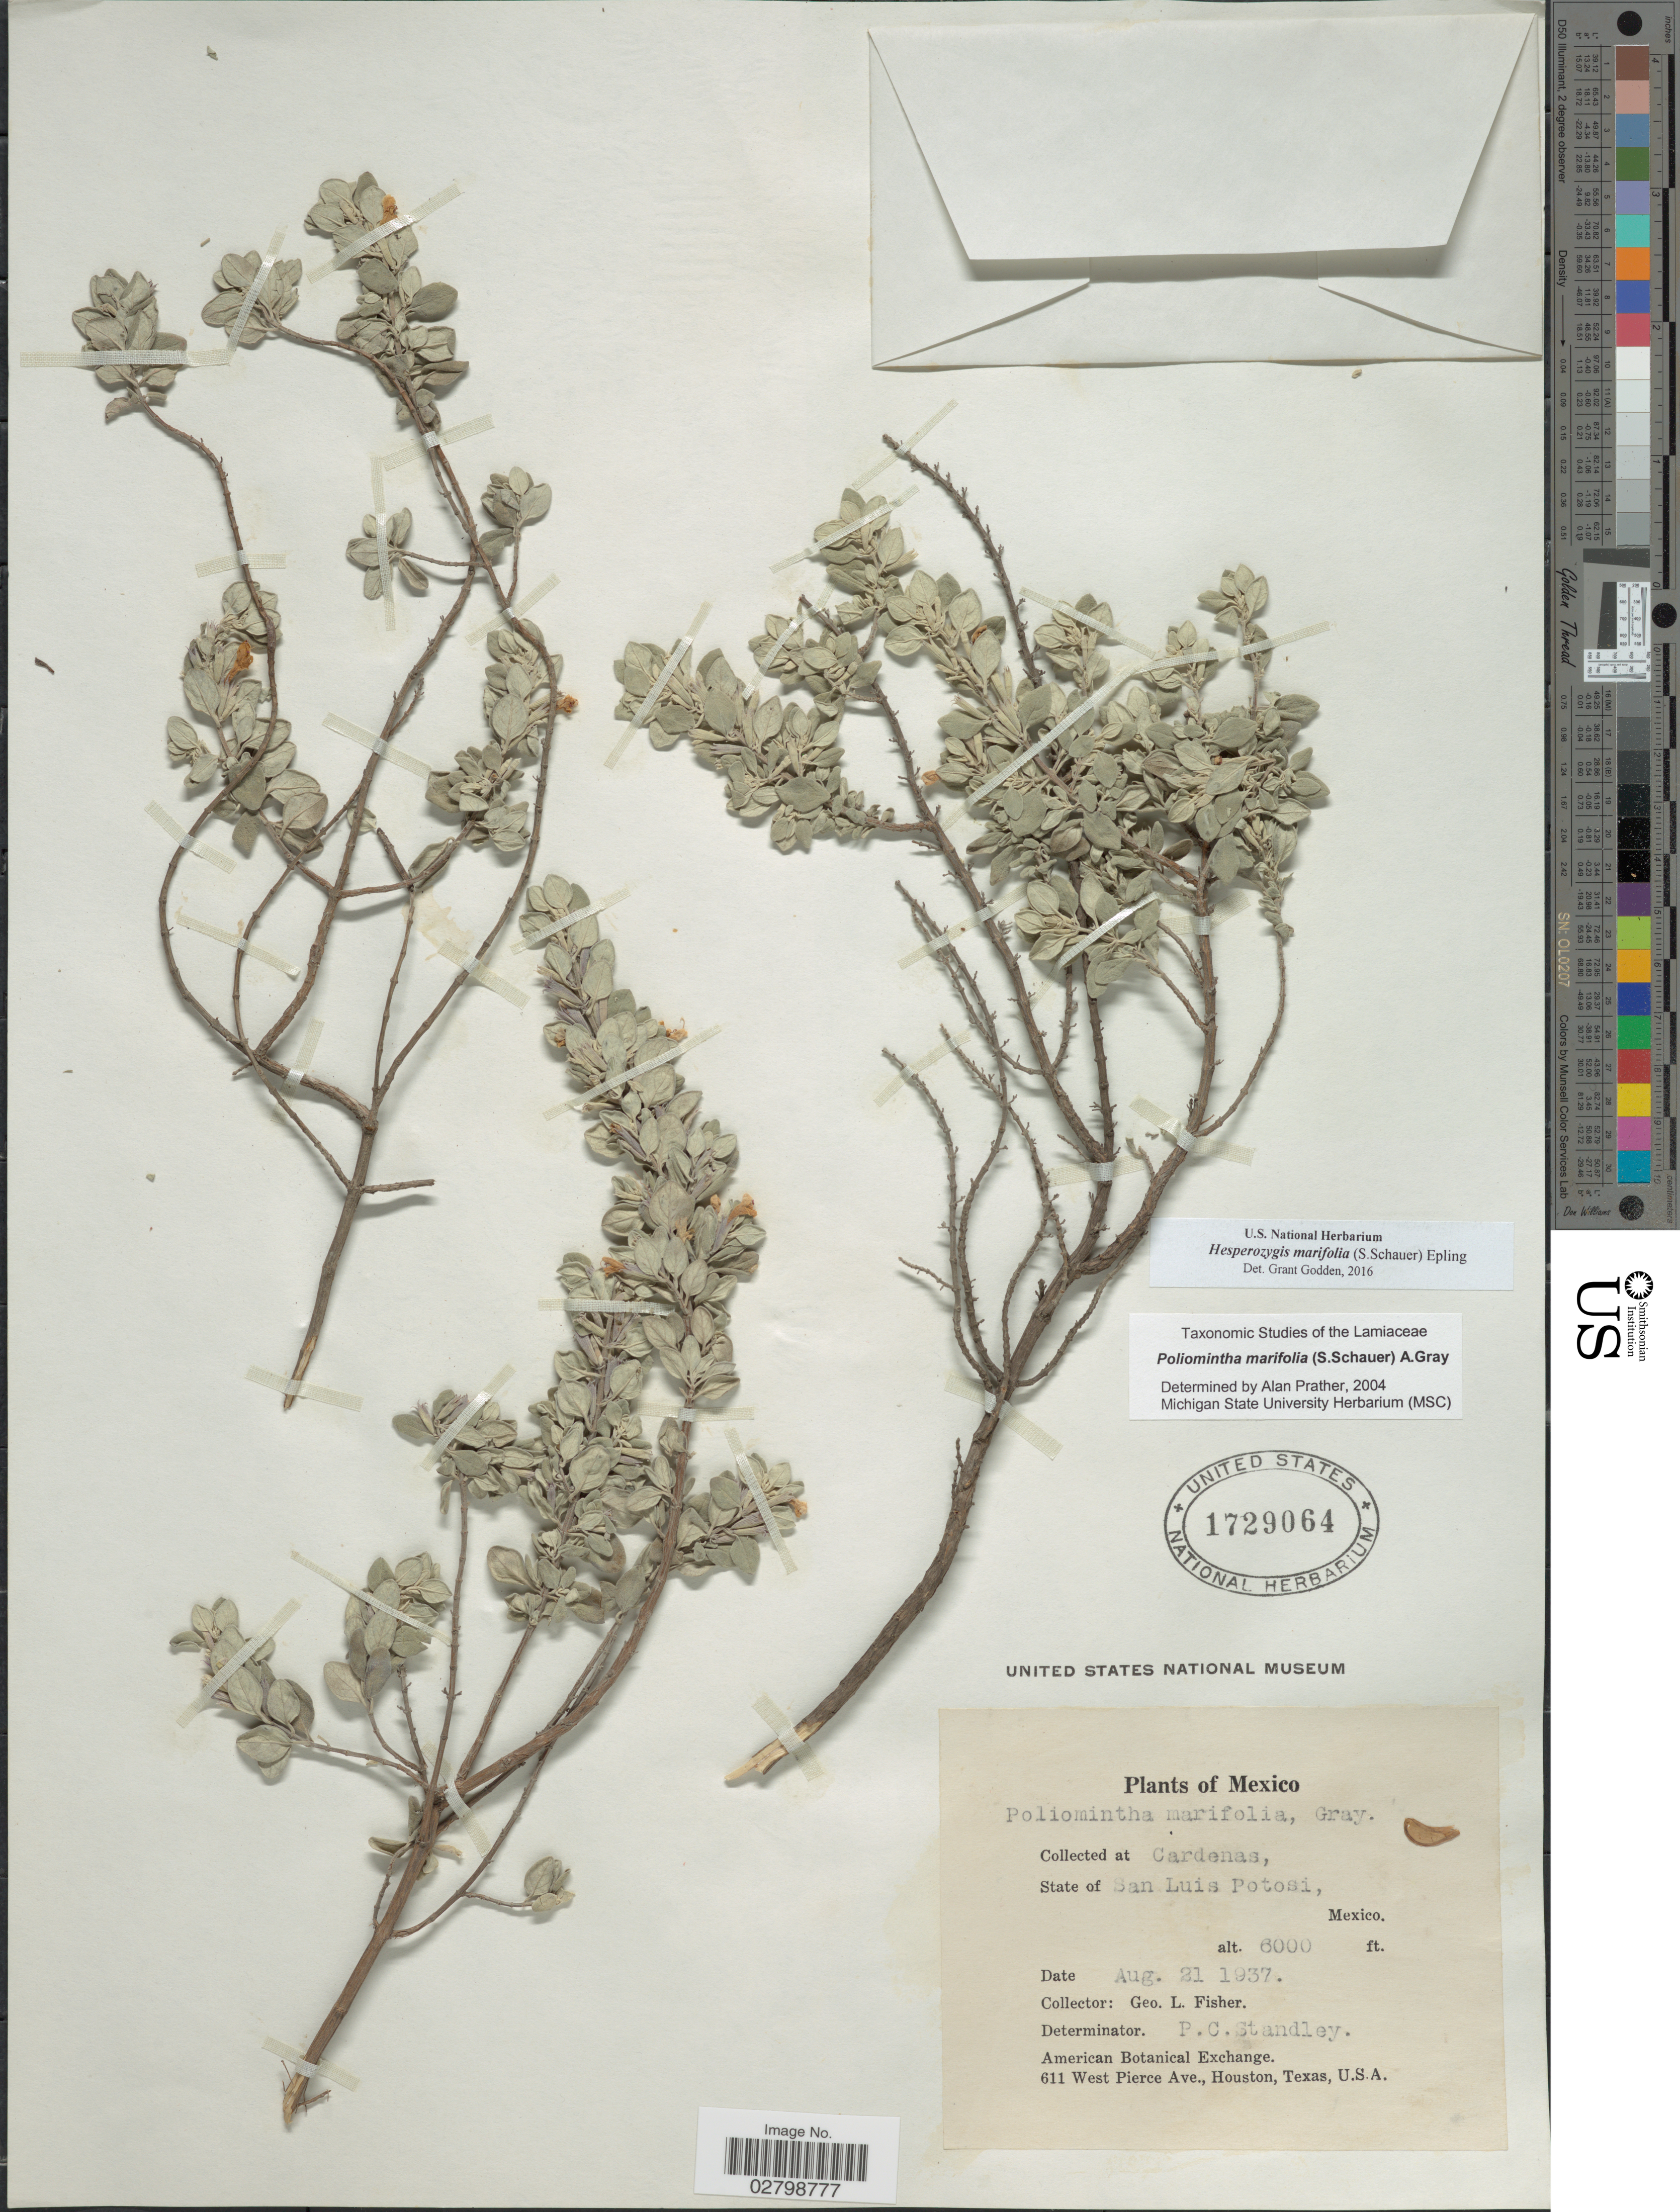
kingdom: Plantae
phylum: Tracheophyta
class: Magnoliopsida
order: Lamiales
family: Lamiaceae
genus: Hesperozygis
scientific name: Hesperozygis marifolia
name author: (S. Schauer) Epling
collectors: G. L. Fisher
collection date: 1937-08-21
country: Mexico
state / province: San Luis Potosí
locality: Cardenas.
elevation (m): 1829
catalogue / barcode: US 1729064